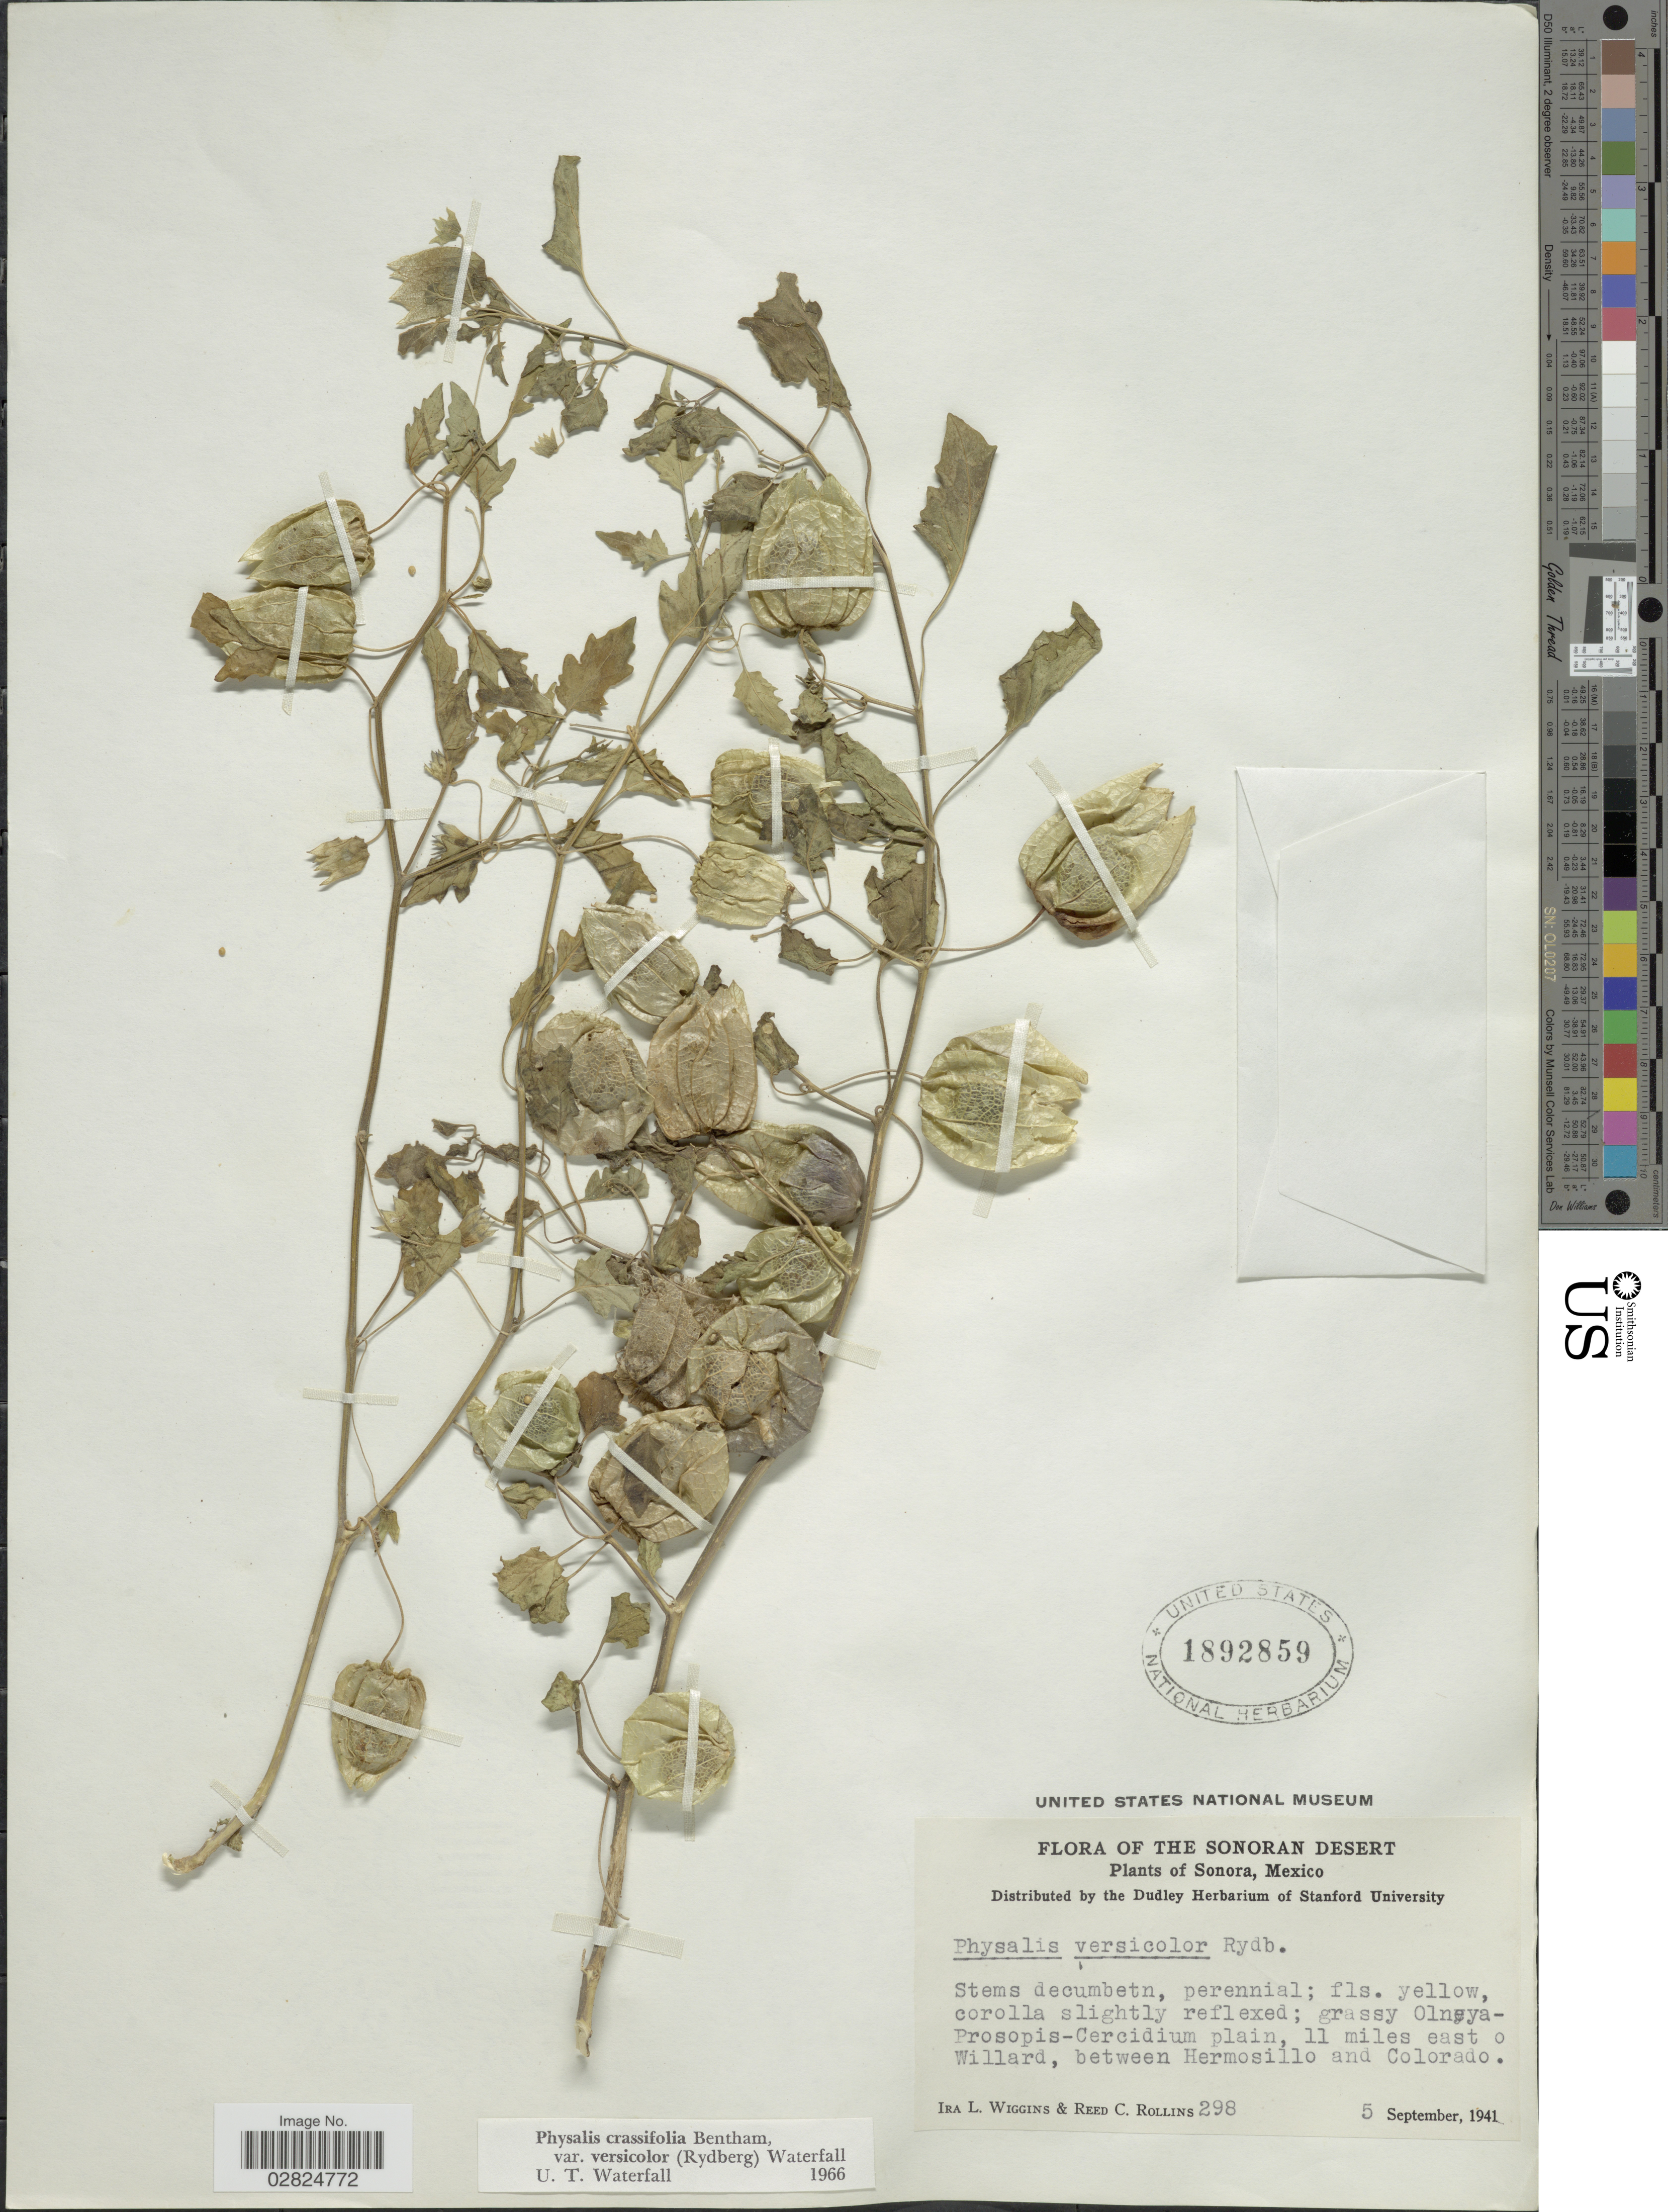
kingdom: Plantae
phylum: Tracheophyta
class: Magnoliopsida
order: Solanales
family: Solanaceae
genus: Physalis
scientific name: Physalis crassifolia var. versicolor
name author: Benth.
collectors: I. L. Wiggins & R. C. Rollins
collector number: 298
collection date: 1941-09-05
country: Mexico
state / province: Sonora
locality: Sonoran Desert. 11 miles east of Willard, between Hermosillo and Colorado.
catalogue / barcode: US 1892859